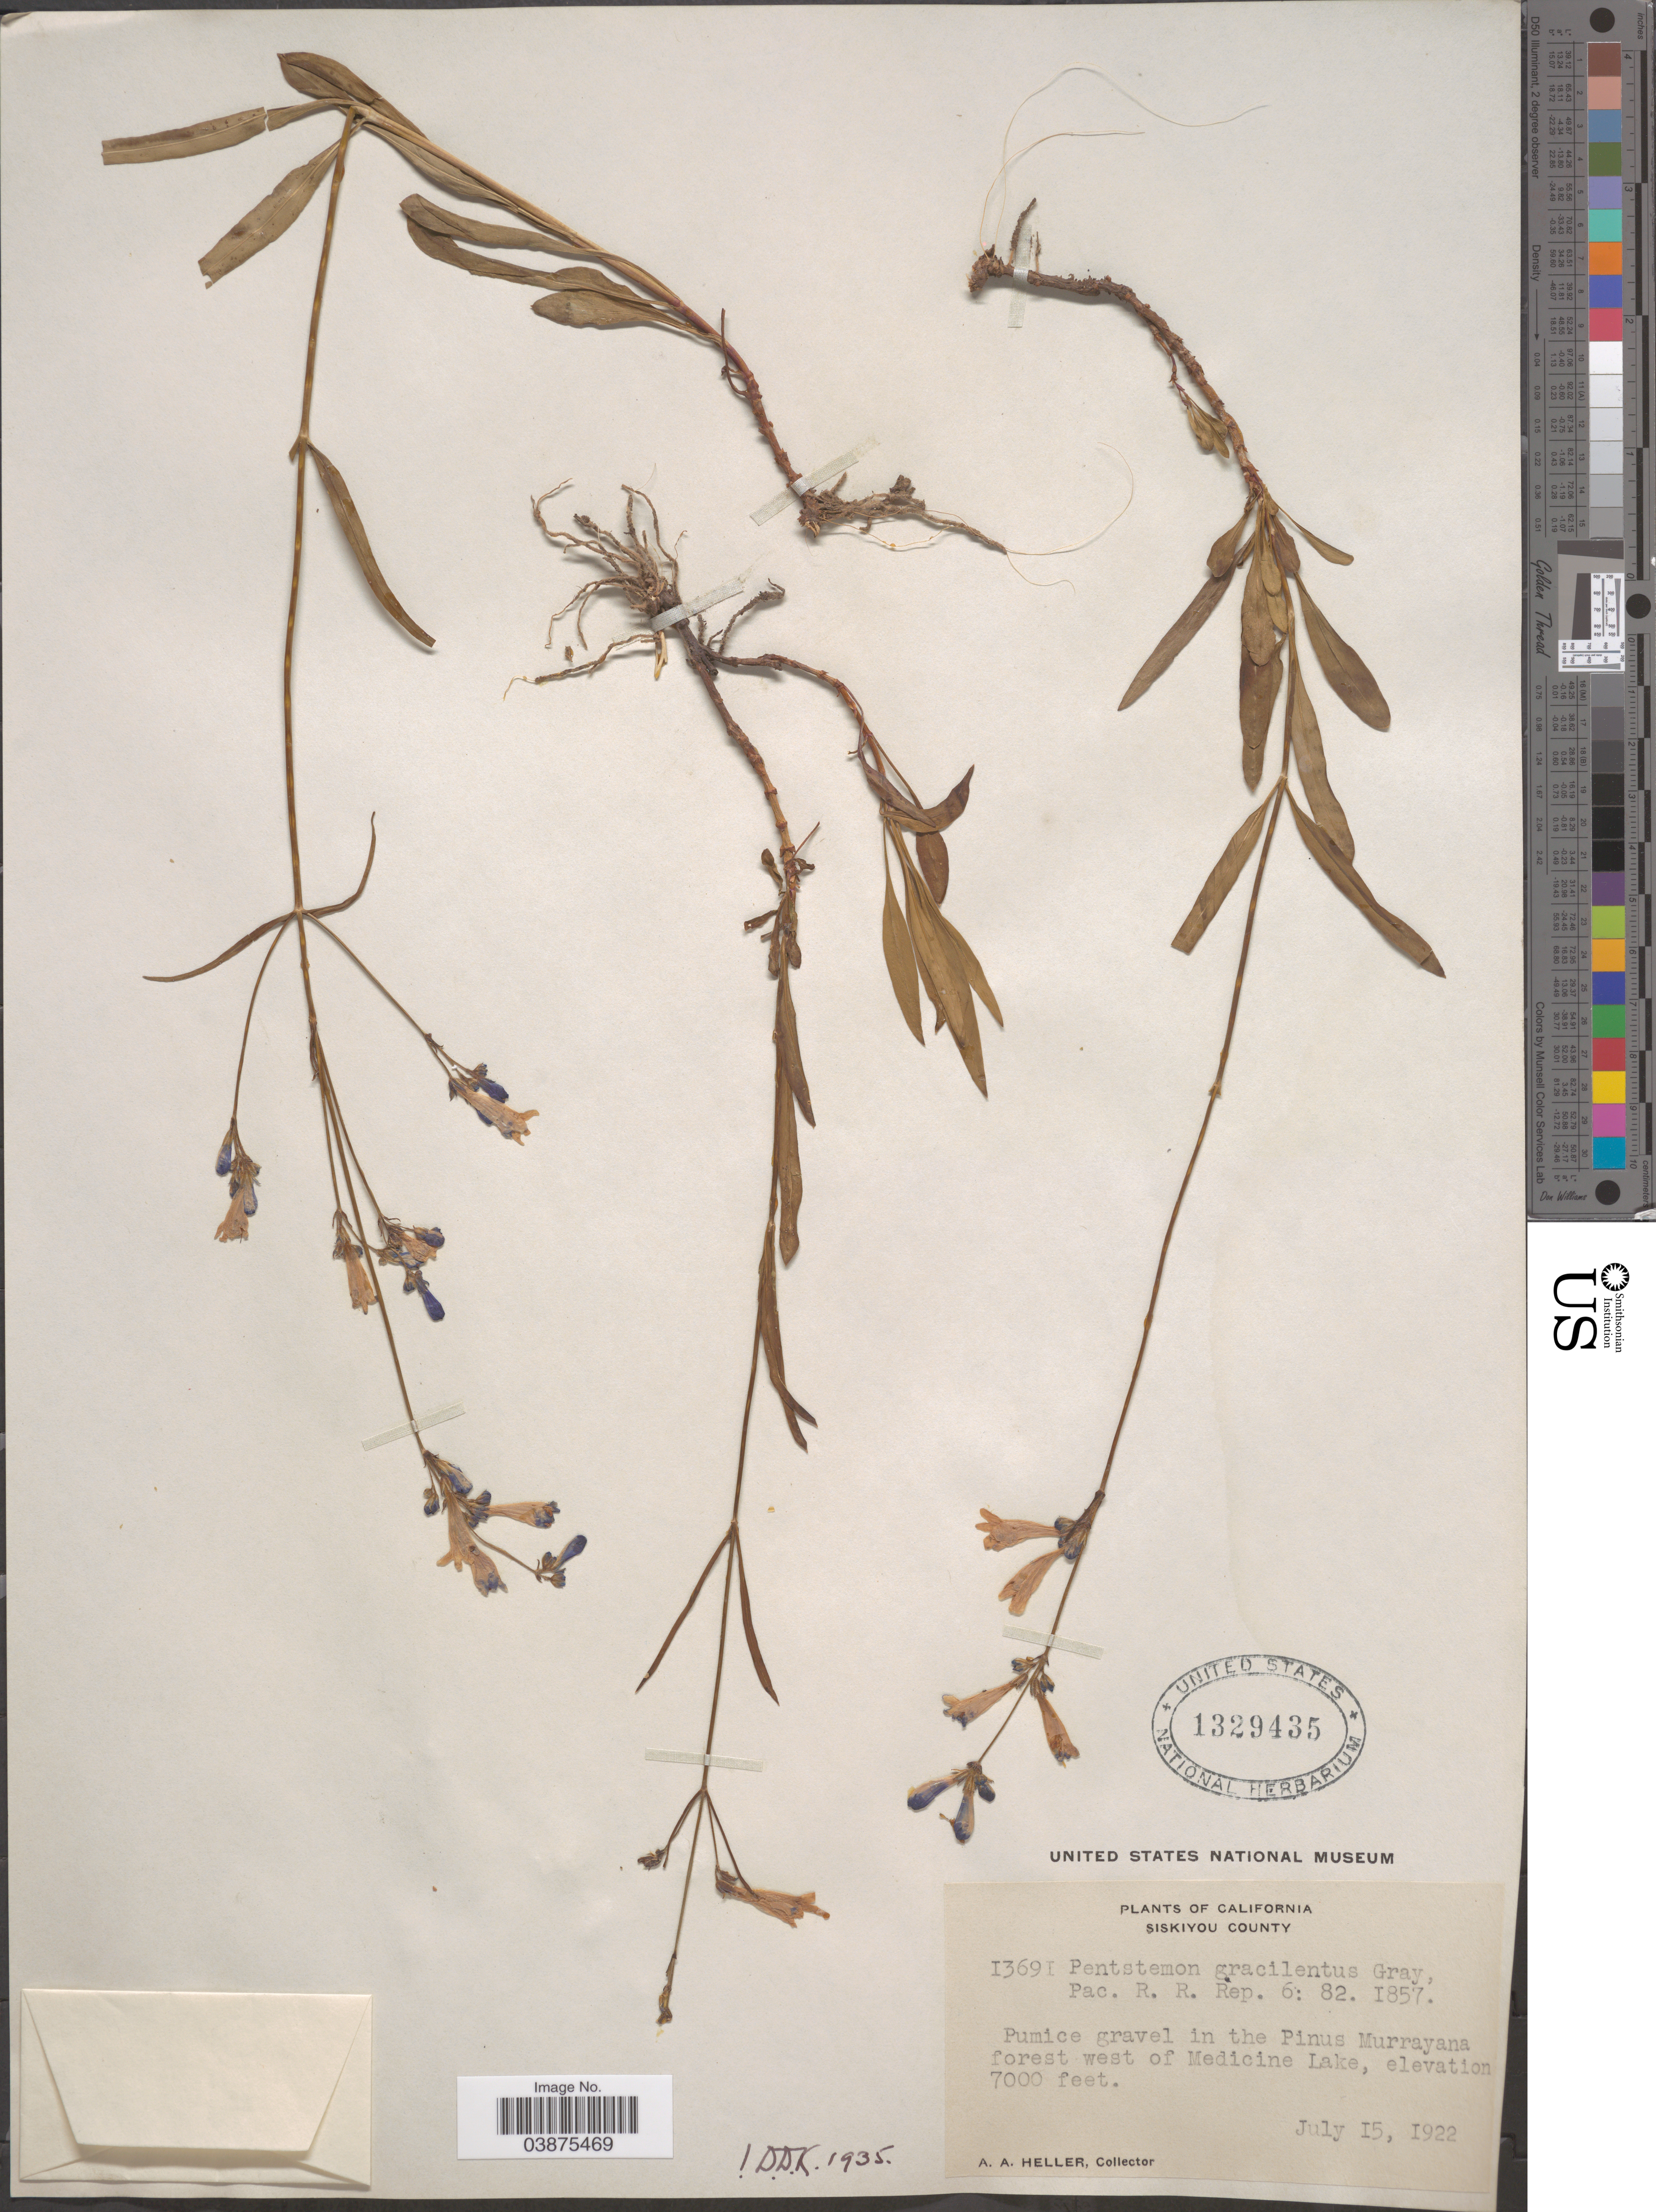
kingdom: Plantae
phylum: Tracheophyta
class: Magnoliopsida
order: Lamiales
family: Plantaginaceae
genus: Penstemon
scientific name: Penstemon gracilentus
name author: A. Gray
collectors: A. A. Heller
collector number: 13691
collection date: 1922-07-15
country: United States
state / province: California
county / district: Siskiyou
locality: Siskiyou County. In the Pinus Murrayana forest west of Medicine Lake.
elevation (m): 2134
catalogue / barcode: US 1329435